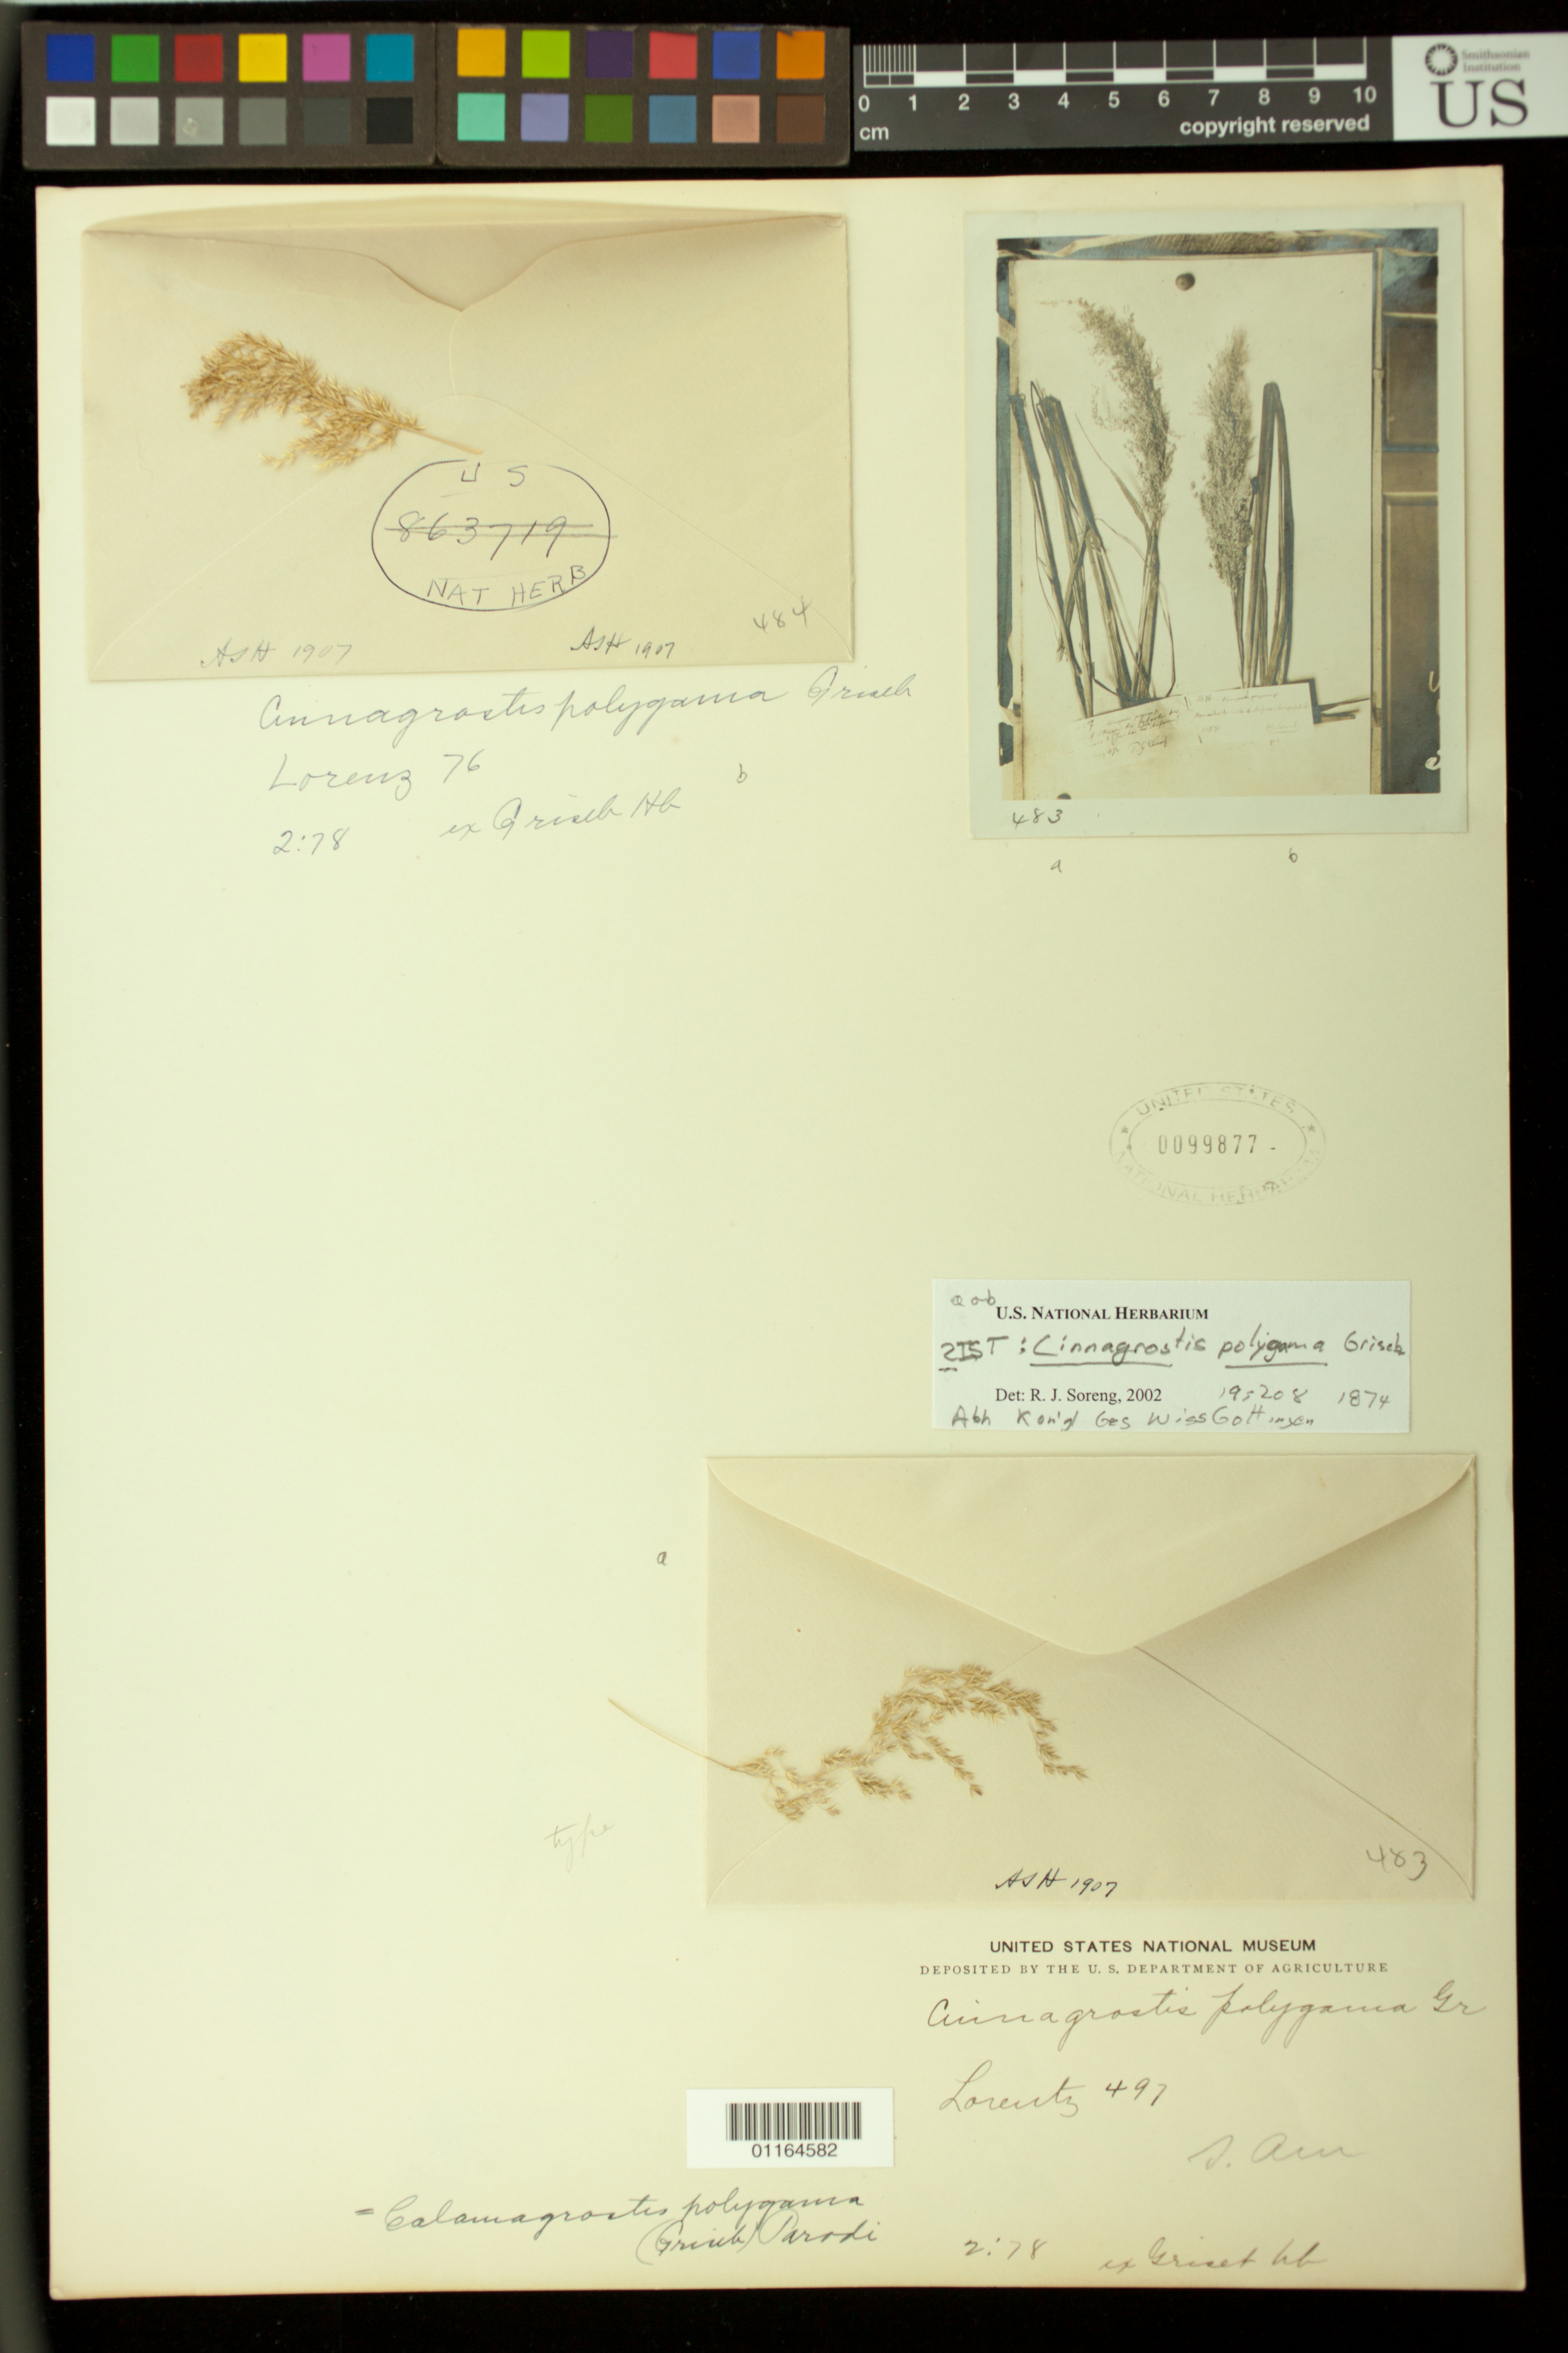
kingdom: Plantae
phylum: Tracheophyta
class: Liliopsida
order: Poales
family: Poaceae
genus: Cinnagrostis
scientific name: Cinnagrostis polygama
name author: Griseb.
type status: Isosyntype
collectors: P. G. Lorentz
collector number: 76 & 497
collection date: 1872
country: Argentina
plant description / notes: Photograph and fragmentary material of type specimens ex herb. Griseb.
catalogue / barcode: US 99877